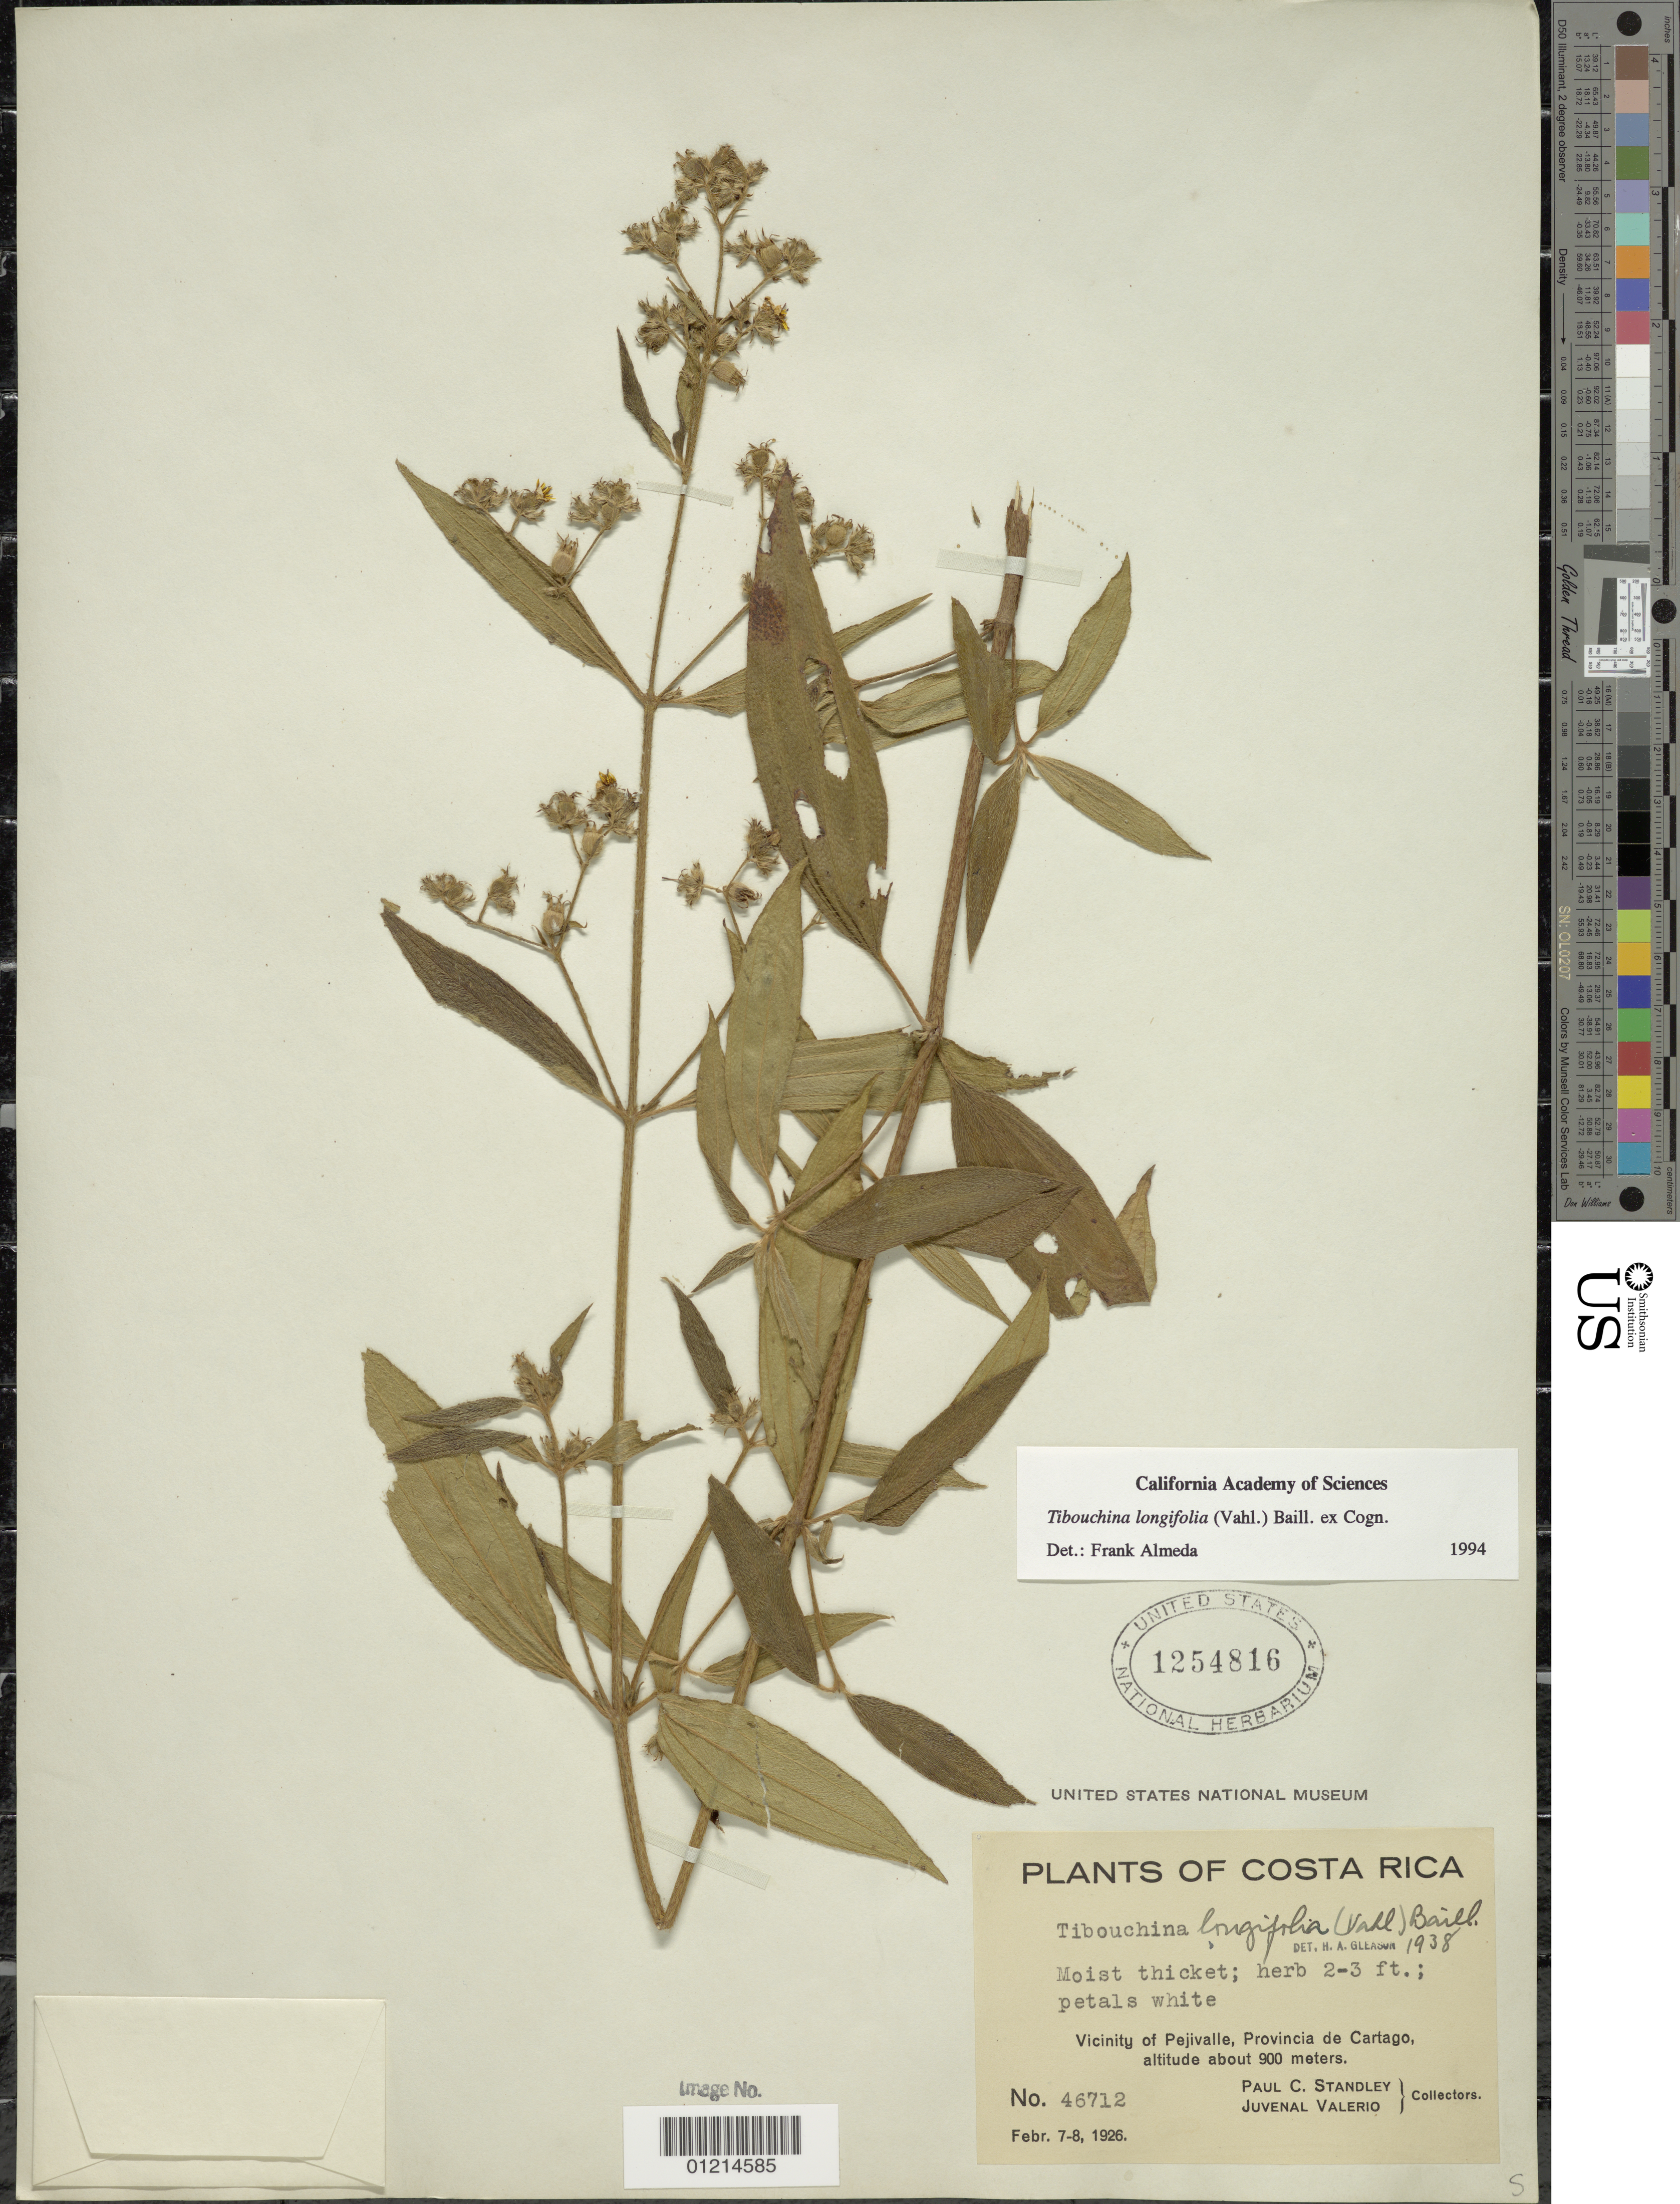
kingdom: Plantae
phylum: Tracheophyta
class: Magnoliopsida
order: Myrtales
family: Melastomataceae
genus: Chaetogastra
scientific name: Chaetogastra longifolia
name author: (Vahl) DC.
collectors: P. C. Standley & J. Valero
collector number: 46712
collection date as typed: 07 Feb 1926 to 08 Feb 1926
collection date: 1926-02-07/1926-02-08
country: Costa Rica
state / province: Cartago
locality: Vicinity of Pejivalle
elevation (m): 900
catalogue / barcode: US 1254816